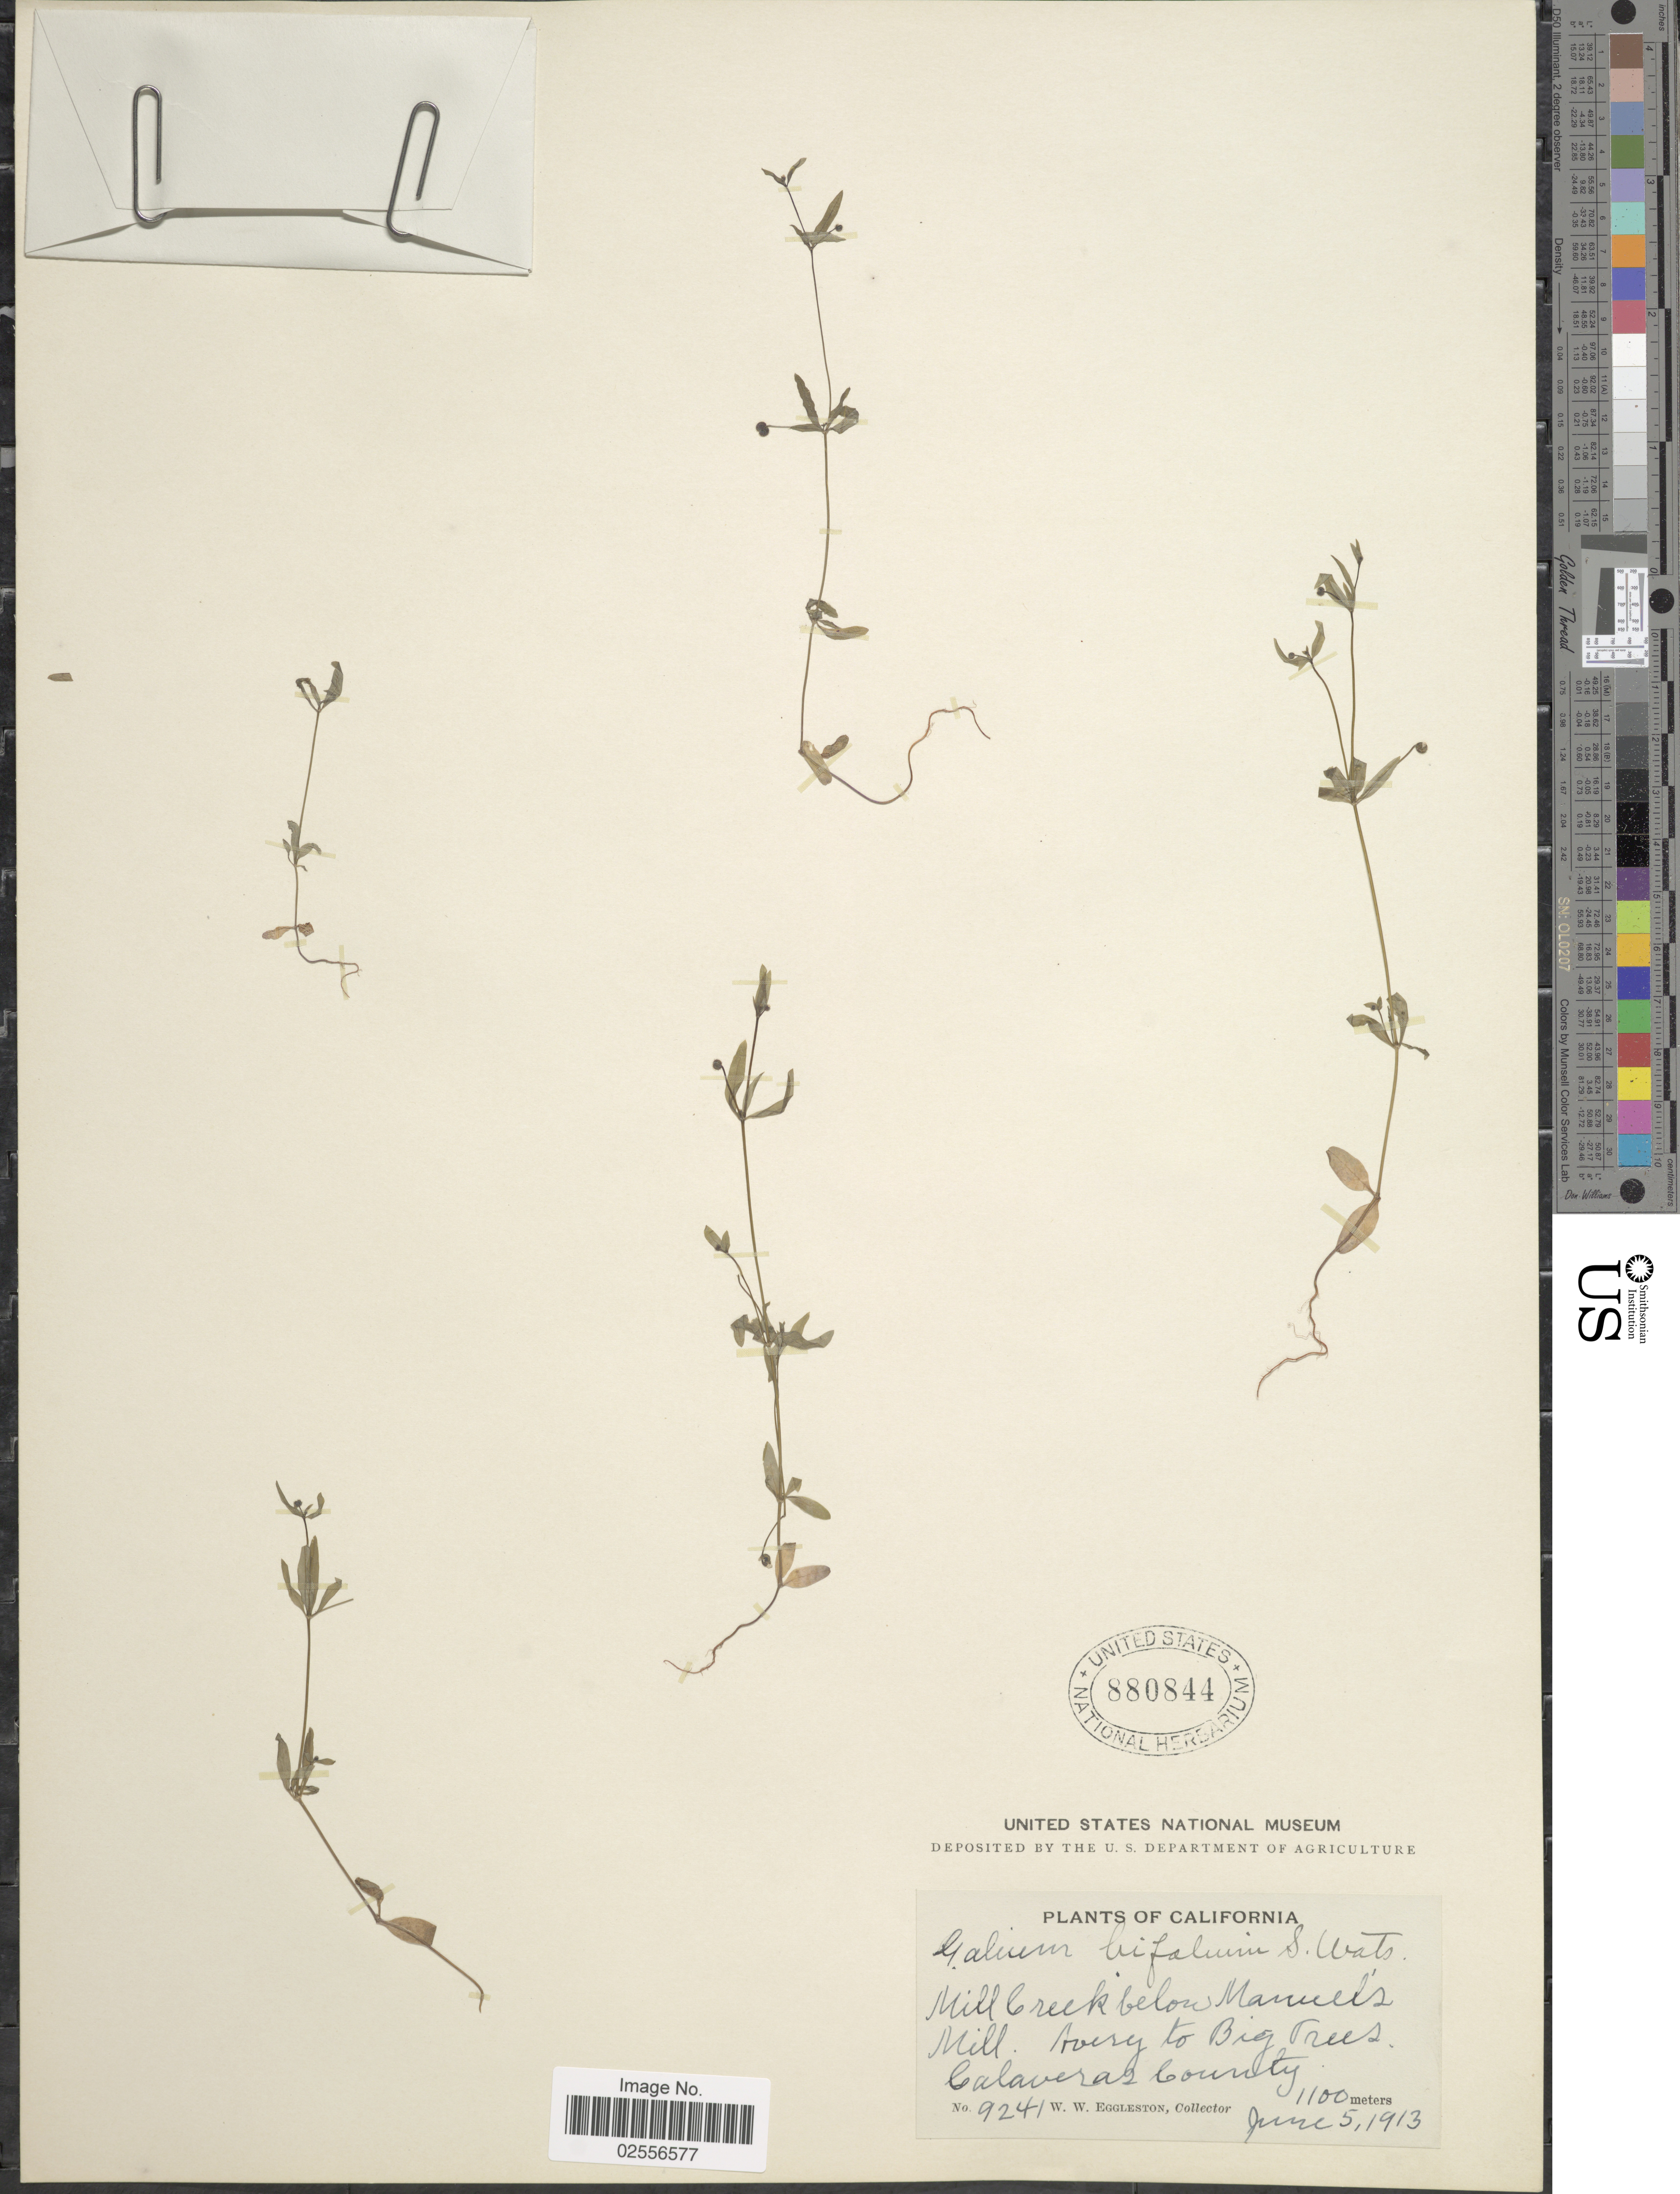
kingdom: Plantae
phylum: Tracheophyta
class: Magnoliopsida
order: Gentianales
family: Rubiaceae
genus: Galium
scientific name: Galium bifolium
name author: S. Watson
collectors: W. W. Eggleston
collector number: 9241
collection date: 1913-06-05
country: United States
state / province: California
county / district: Calaveras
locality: Mill Creek below Manuel's Mill, Avery to Big Trees Calaveras County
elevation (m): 1100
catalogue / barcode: US 880844